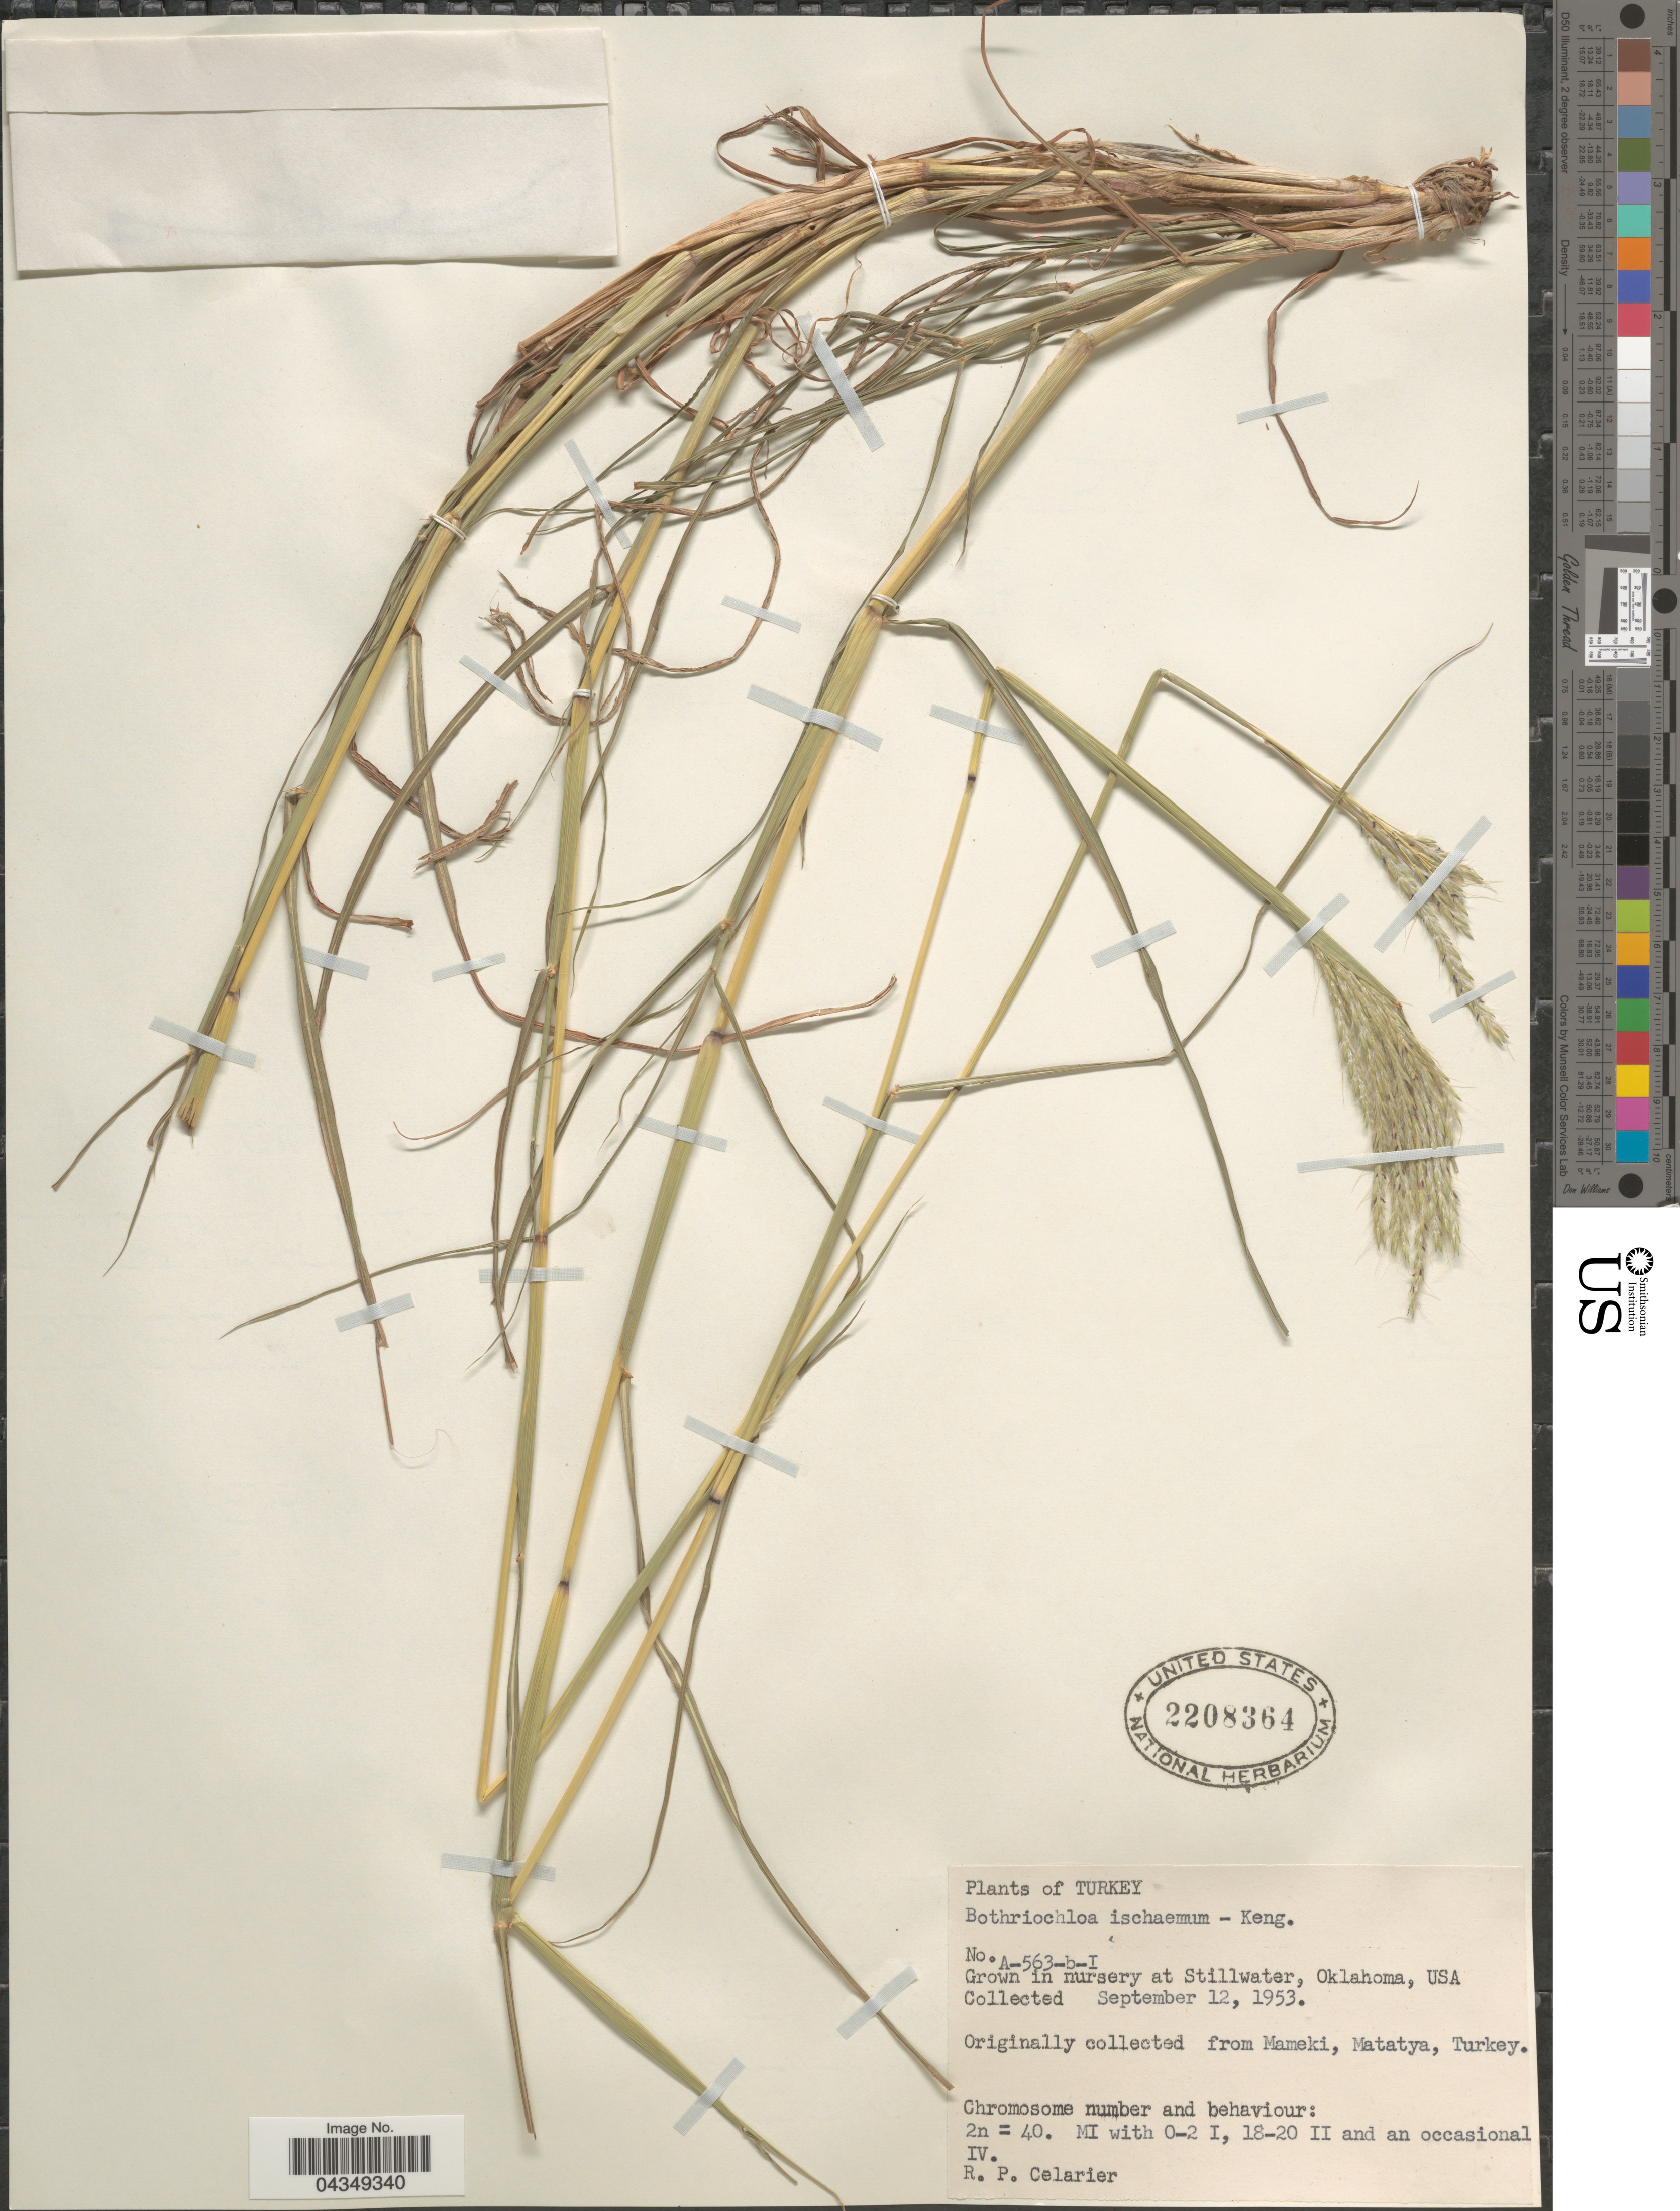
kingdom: Plantae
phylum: Tracheophyta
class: Liliopsida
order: Poales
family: Poaceae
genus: Bothriochloa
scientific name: Bothriochloa ischaemum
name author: (L.) Keng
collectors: R. Celarier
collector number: A-563-b-I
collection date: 1953-09-12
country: United States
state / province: Oklahoma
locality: Grown in nursery at Stillwater.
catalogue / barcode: US 2208364